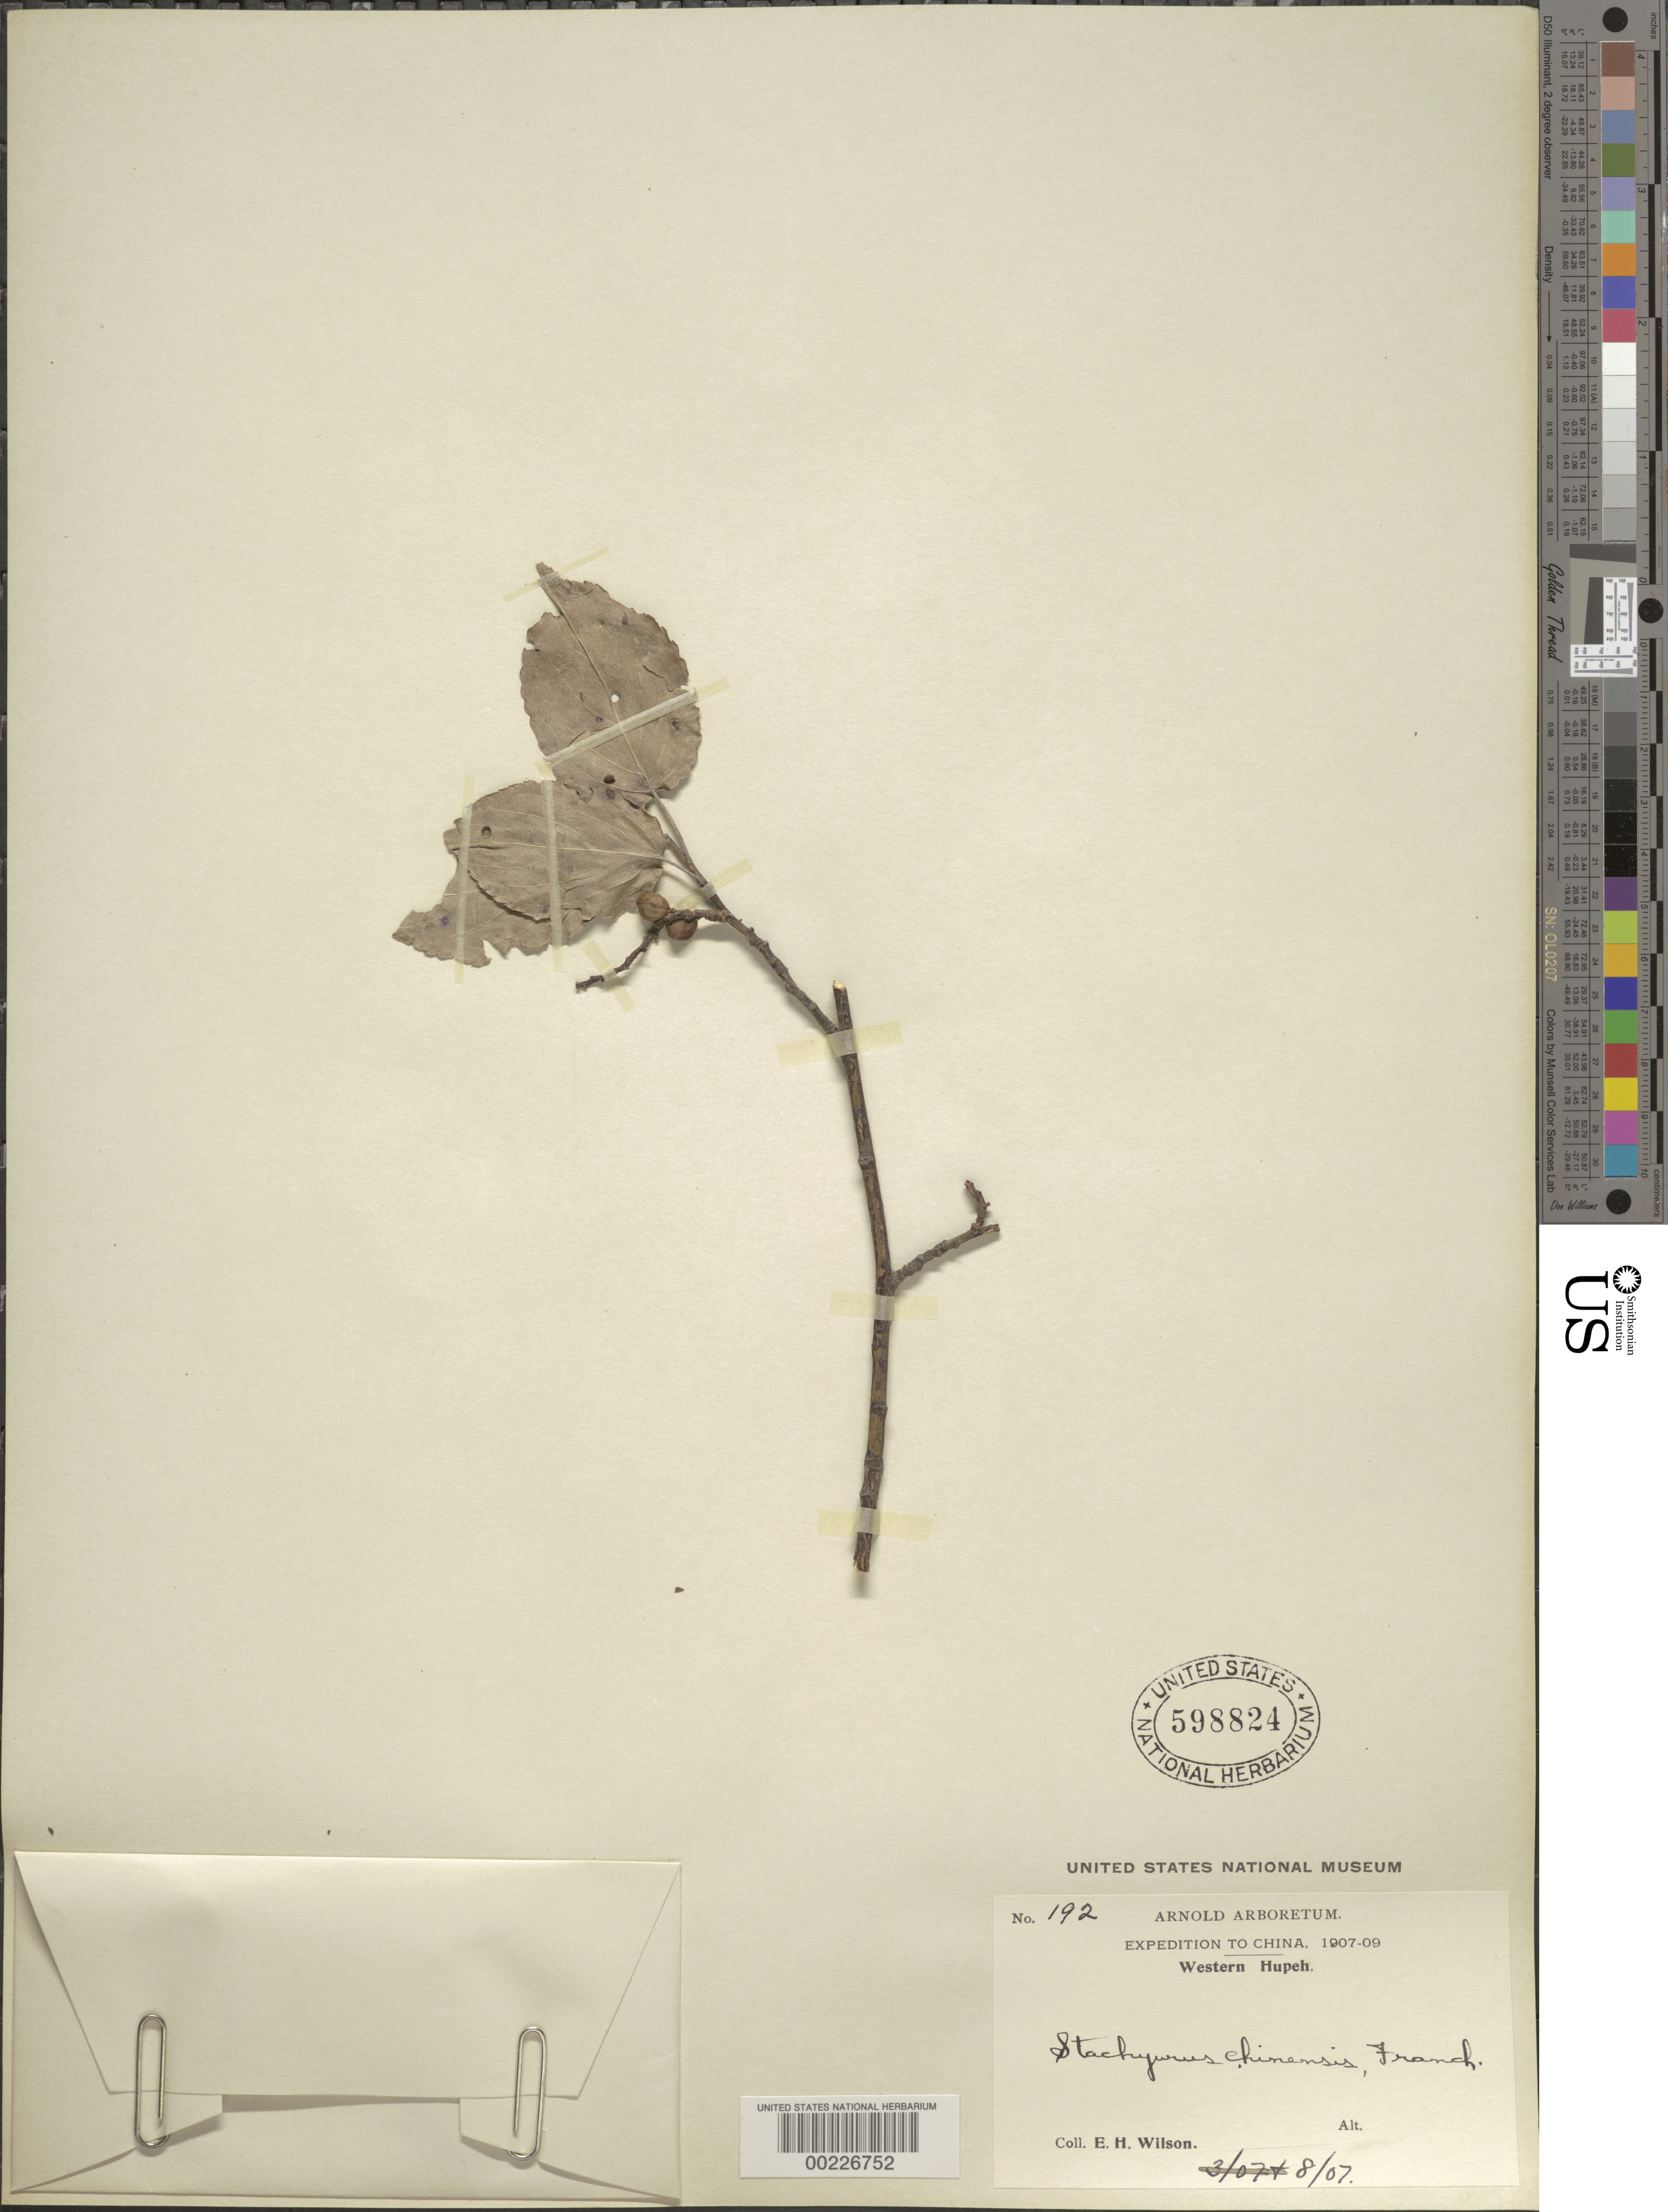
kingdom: Plantae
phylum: Tracheophyta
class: Magnoliopsida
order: Crossosomatales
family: Stachyuraceae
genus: Stachyurus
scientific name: Stachyurus chinensis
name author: Franch.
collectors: E. H. Wilson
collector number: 192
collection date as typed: Aug 1907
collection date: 1907-08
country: China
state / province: Hubei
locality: Western hupeh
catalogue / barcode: US 598824